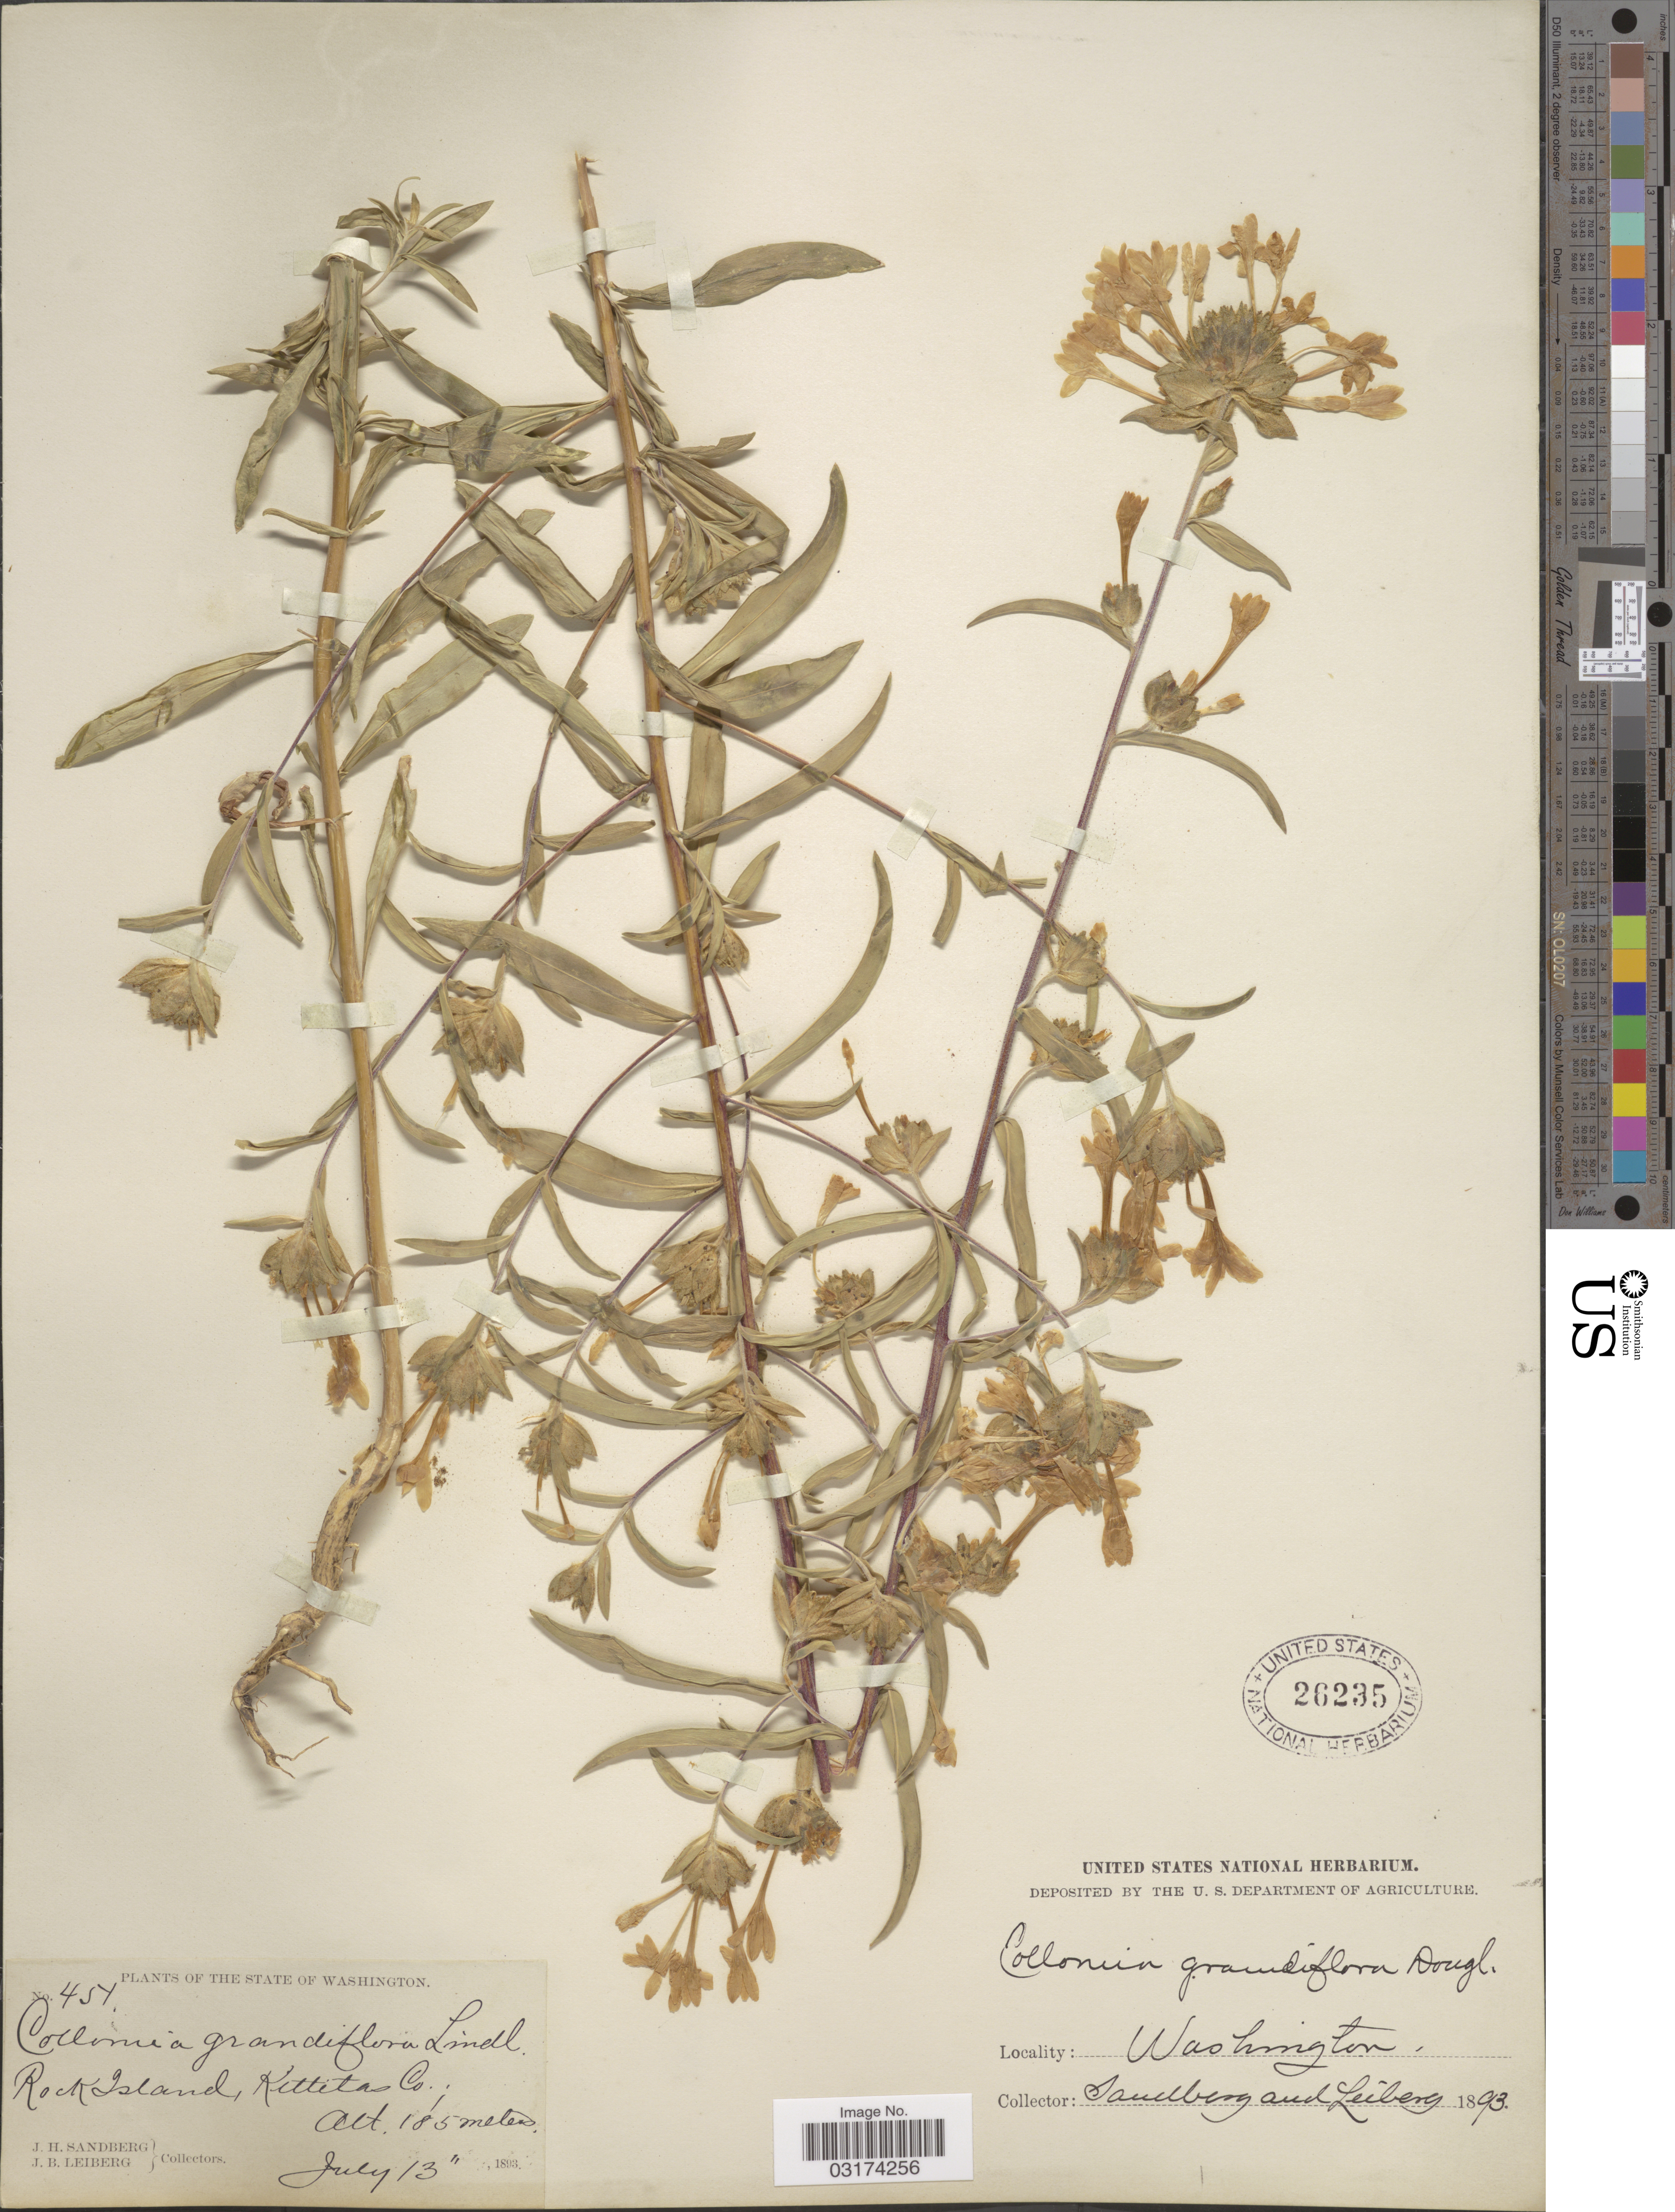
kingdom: Plantae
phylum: Tracheophyta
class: Magnoliopsida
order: Ericales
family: Polemoniaceae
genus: Collomia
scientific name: Collomia grandiflora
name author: Douglas ex Lindl.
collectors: J. H. Sandberg & J. B. Leiberg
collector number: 451*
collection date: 1893-07-13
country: United States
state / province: Washington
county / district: Kittitas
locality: Rock Island, Kittitas Co.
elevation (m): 185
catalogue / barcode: US 26235